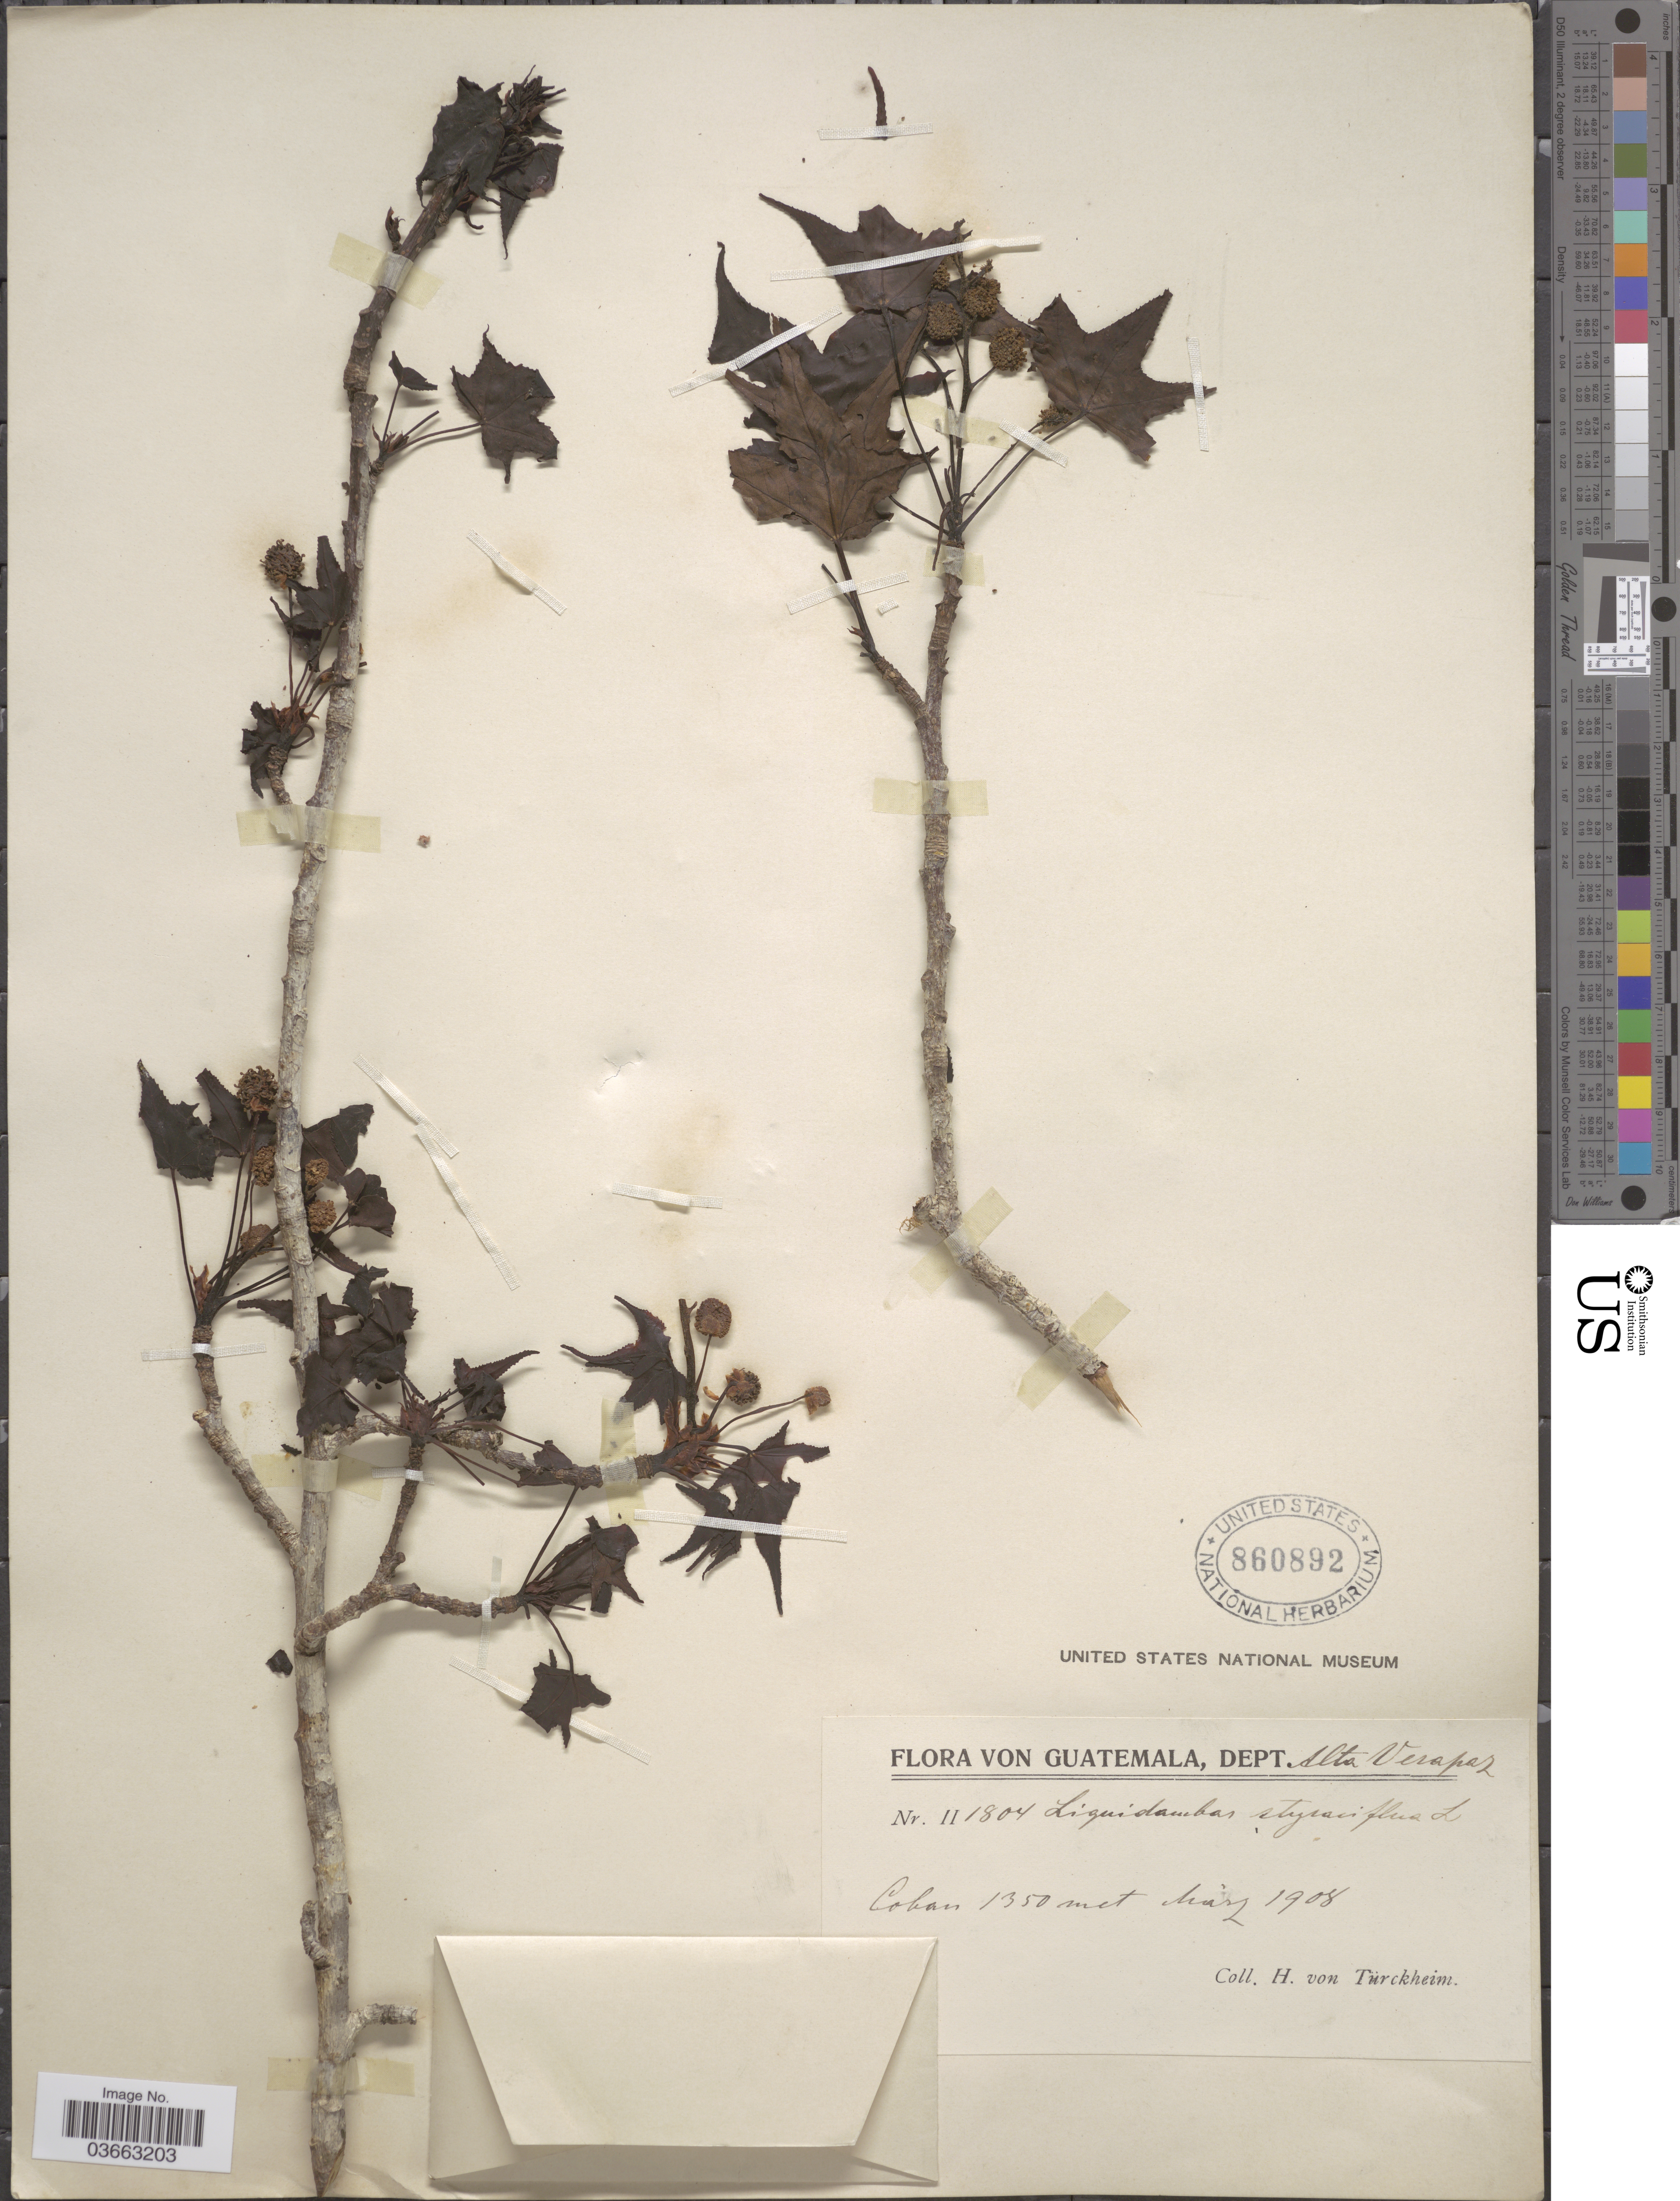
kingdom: Plantae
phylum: Tracheophyta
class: Magnoliopsida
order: Saxifragales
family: Altingiaceae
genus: Liquidambar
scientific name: Liquidambar styraciflua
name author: L.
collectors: H. von Türckheim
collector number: II1804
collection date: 1908-03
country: Guatemala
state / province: Alta Verapaz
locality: Dept. Alta Verapaz. Coban.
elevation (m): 1350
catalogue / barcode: US 860892